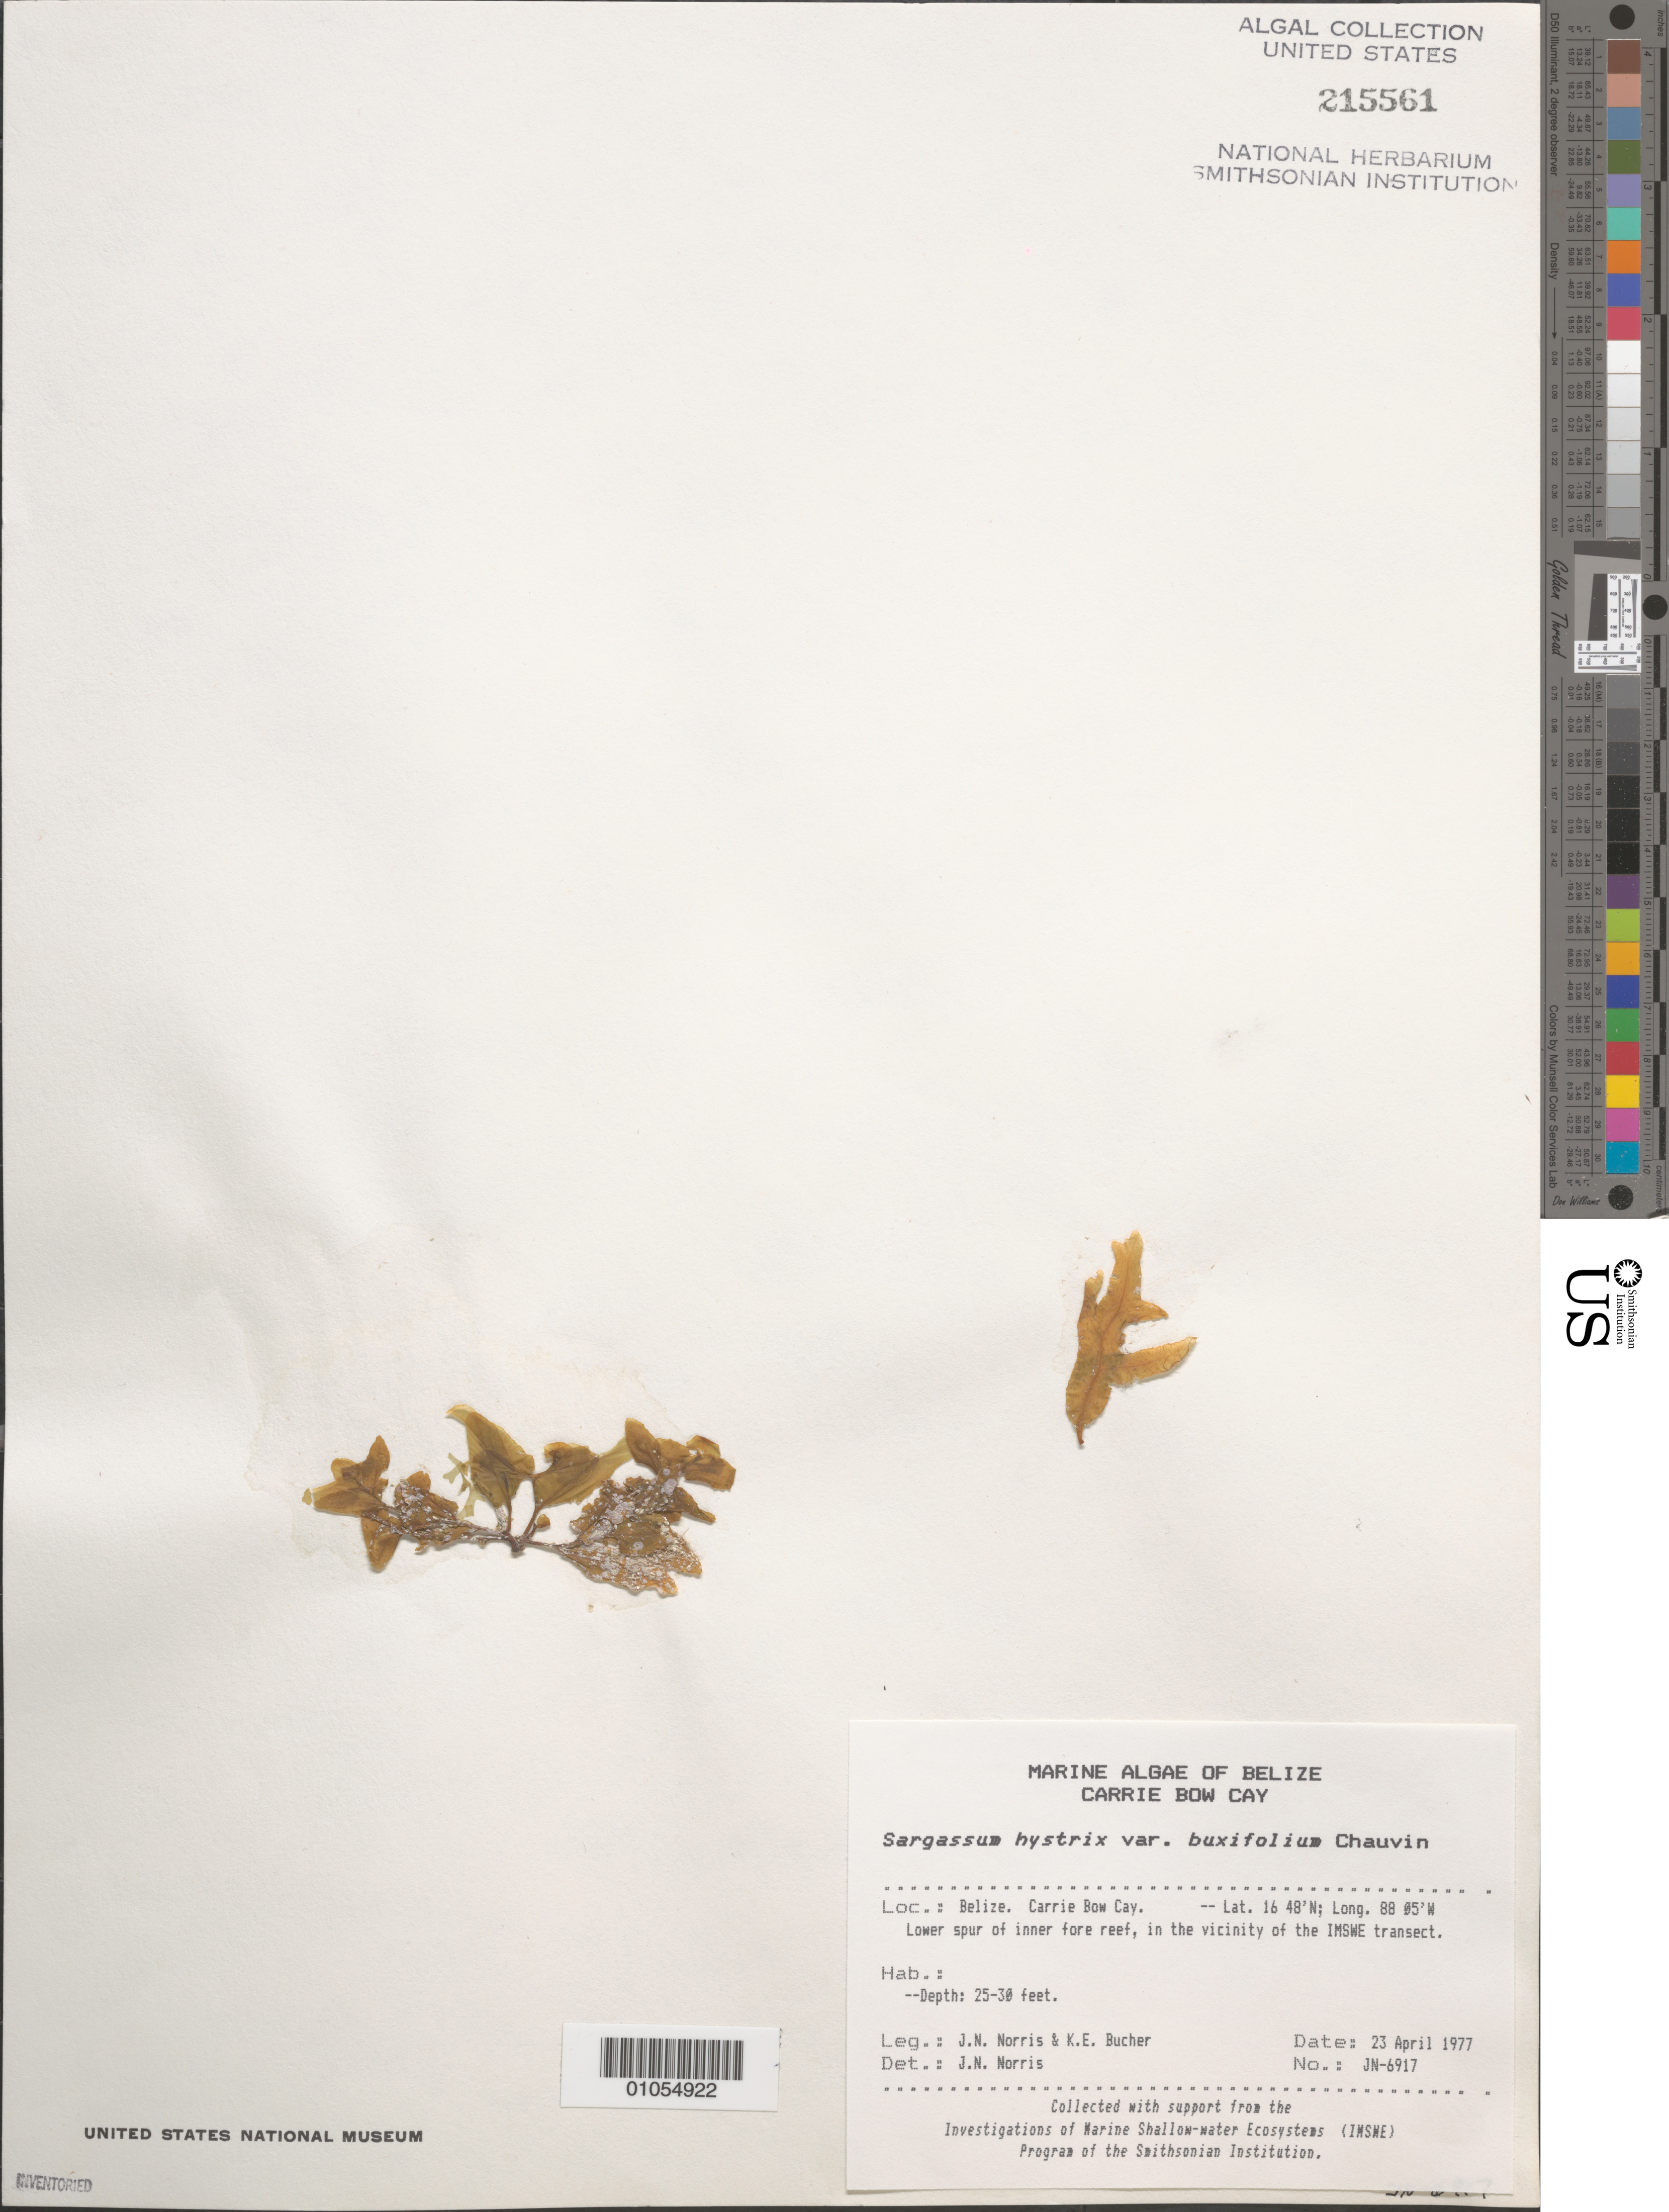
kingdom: Chromista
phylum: Ochrophyta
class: Phaeophyceae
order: Fucales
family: Sargassaceae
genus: Sargassum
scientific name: Sargassum hystrix var. buxifolium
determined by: Norris, James N.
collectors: J. N. Norris & K. E. Bucher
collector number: JN-6917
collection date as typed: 23 Apr 1977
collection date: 1977-04-23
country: Belize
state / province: Stann Creek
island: Carrie Bow Cay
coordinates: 16 48'N, 88 05'W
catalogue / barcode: US 215561